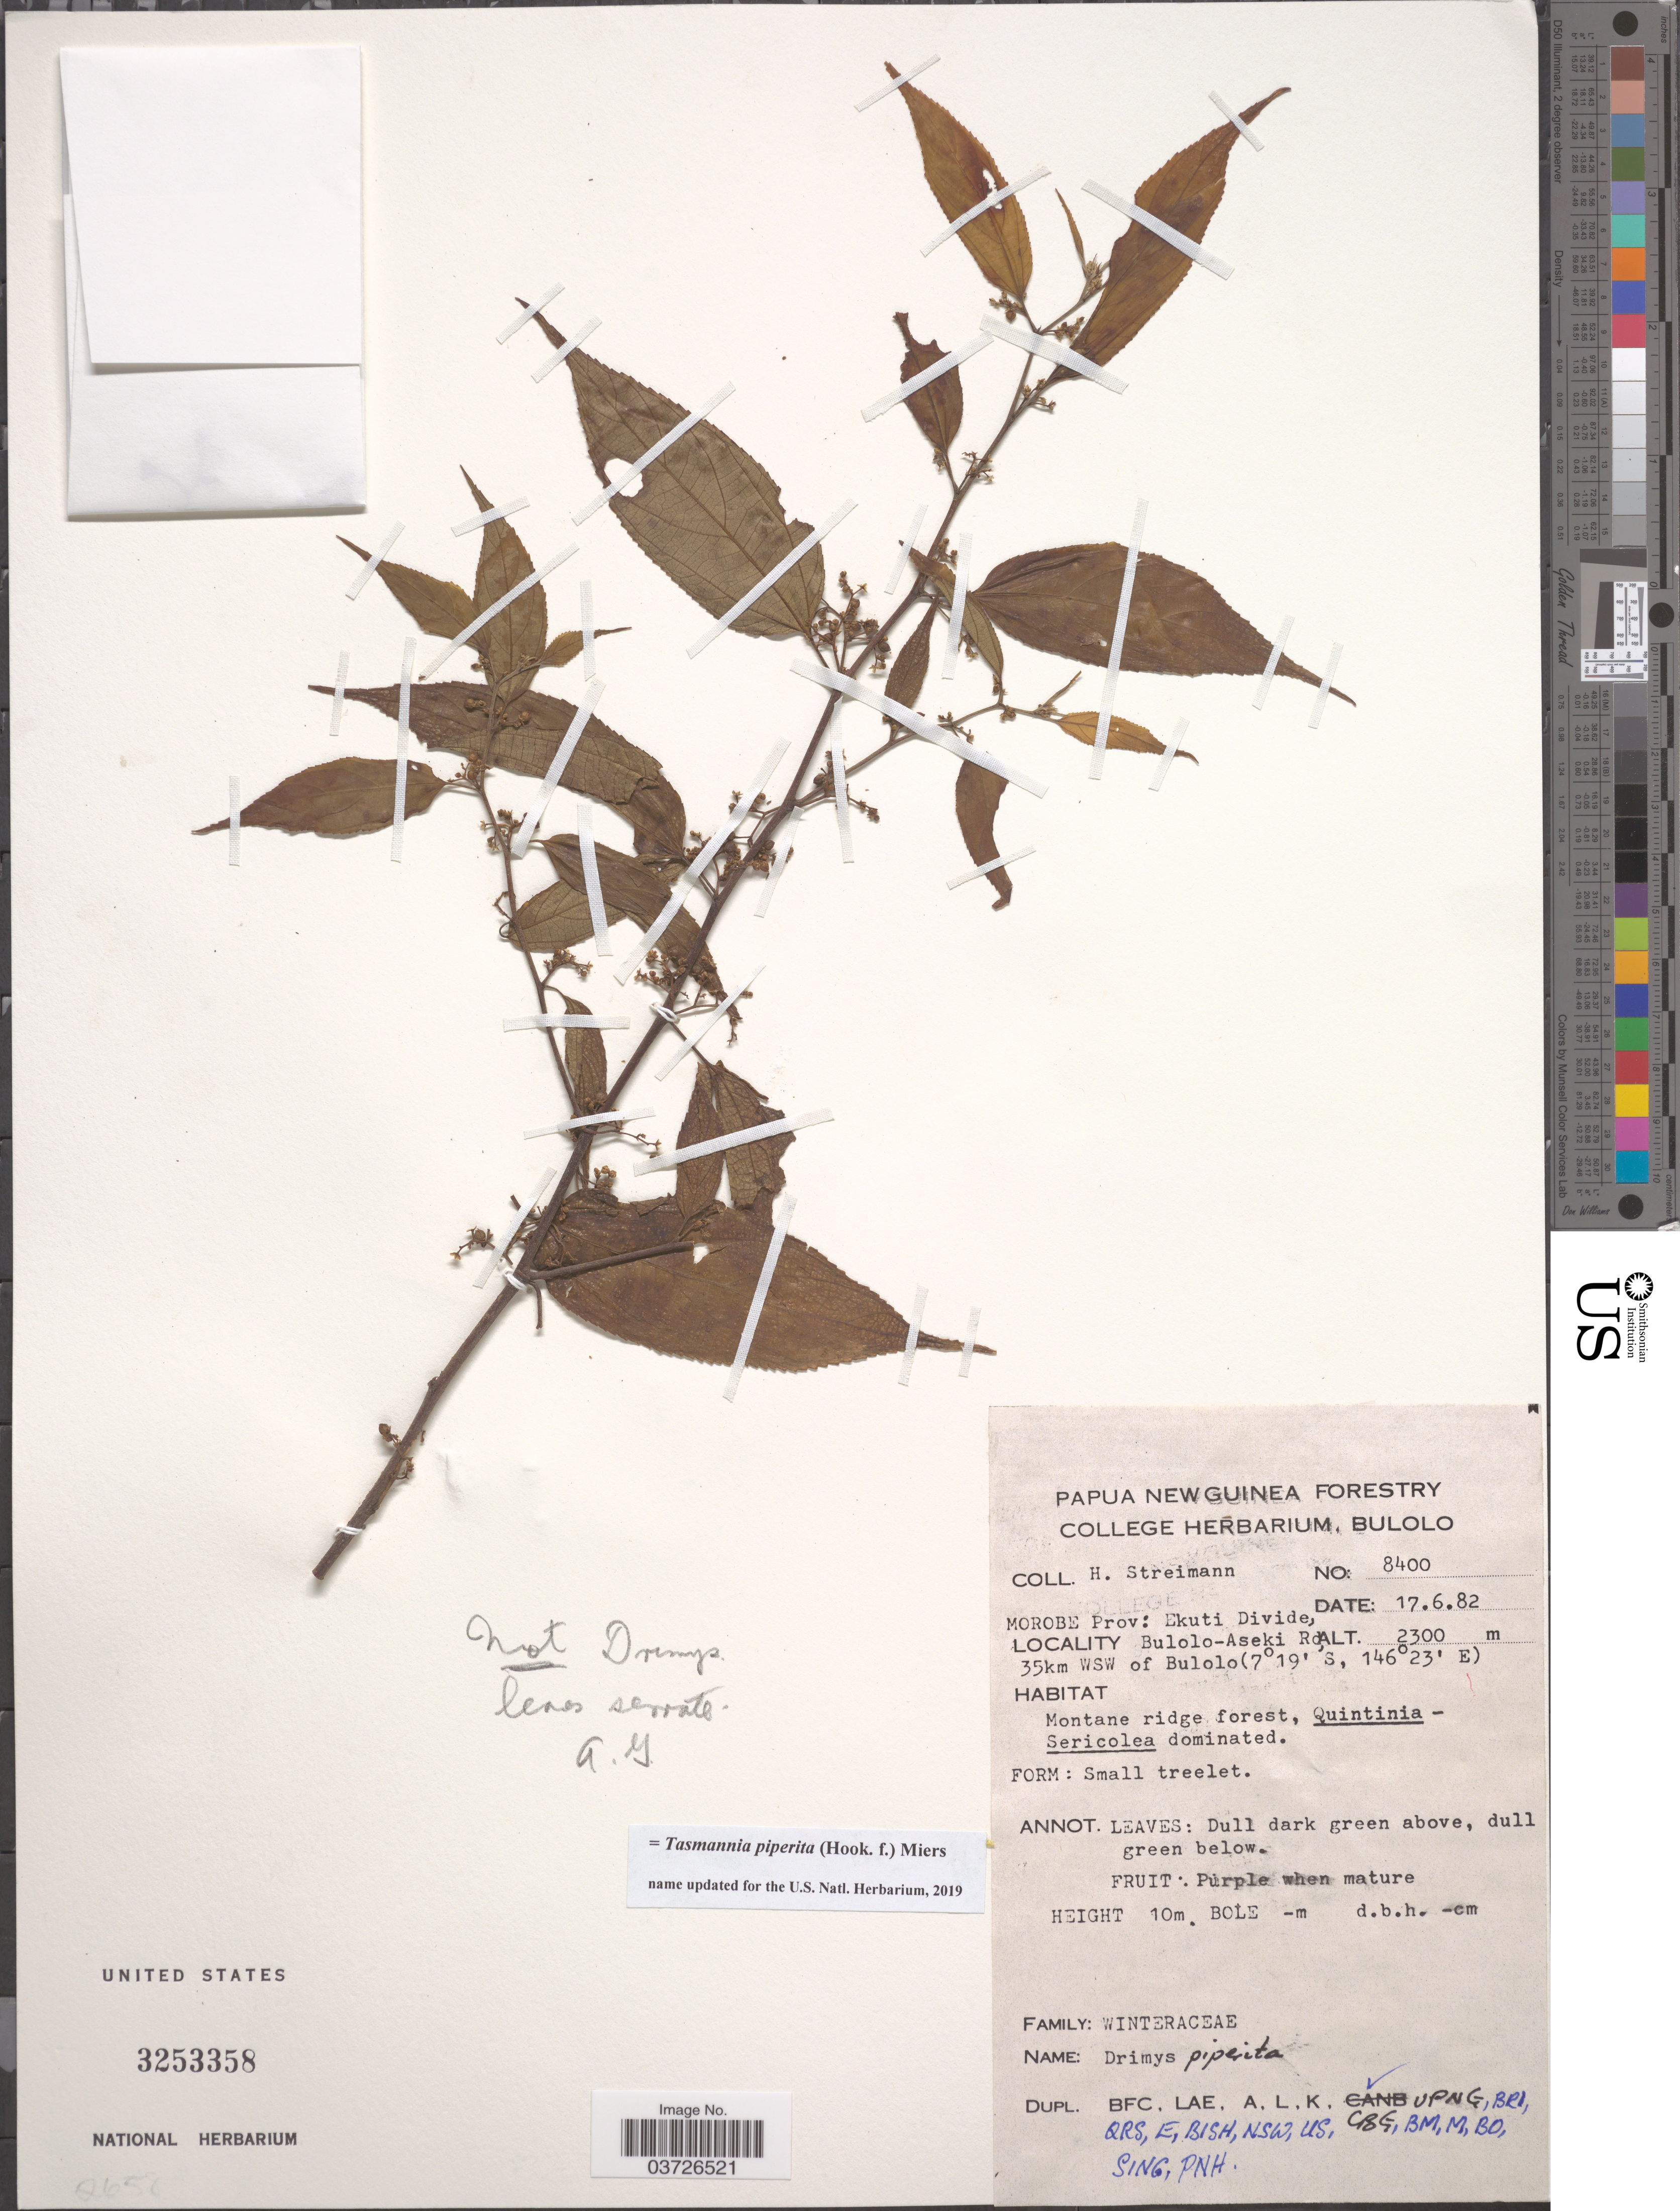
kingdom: Plantae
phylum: Tracheophyta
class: Magnoliopsida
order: Canellales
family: Winteraceae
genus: Tasmannia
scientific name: Tasmannia piperita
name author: (Hook. f.) Miers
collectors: H. Streimann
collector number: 8400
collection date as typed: Transcribed d/m/y: 17/6/82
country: Papua New Guinea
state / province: Morobe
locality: Ekuti Divide, Bulolo-Aseki Rd. 35km WSW of Bulolo.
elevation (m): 2300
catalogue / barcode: US 3253358